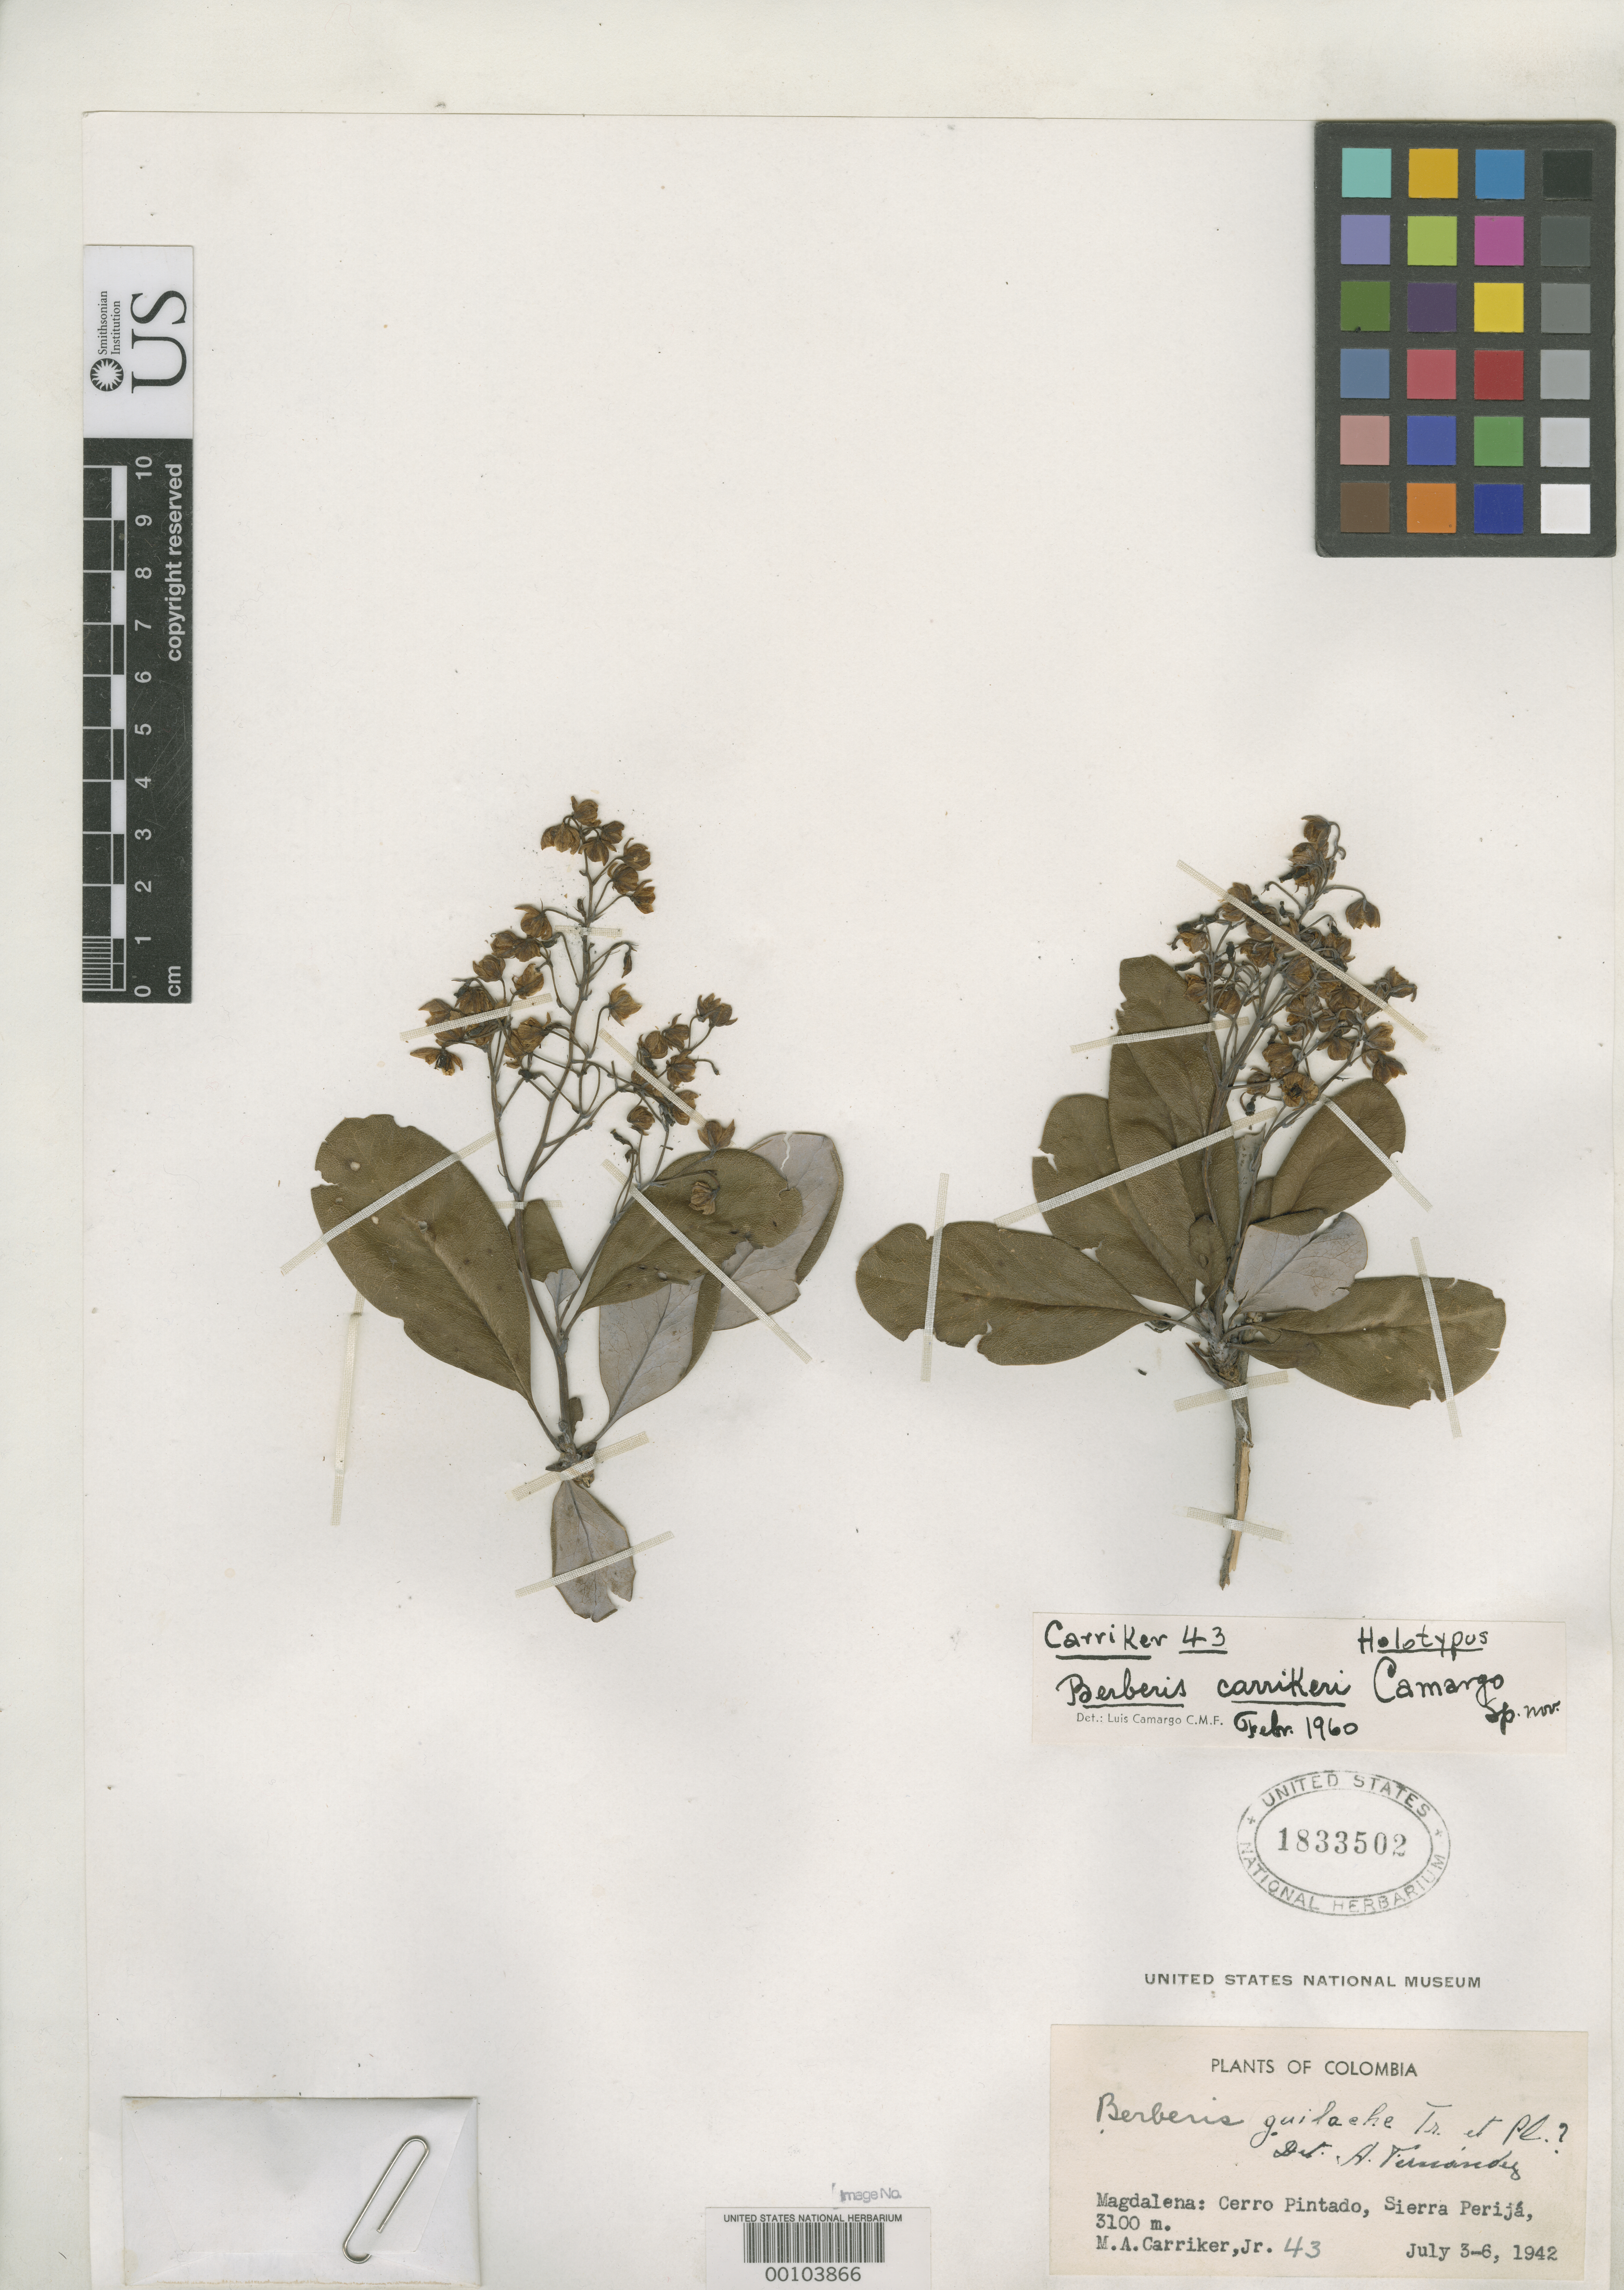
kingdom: Plantae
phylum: Tracheophyta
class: Magnoliopsida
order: Ranunculales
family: Berberidaceae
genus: Berberis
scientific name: Berberis carrikeri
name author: L.A. Camargo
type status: Holotype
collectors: M. A. Carriker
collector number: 43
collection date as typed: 03 Jul 1942 to 06 Jul 1942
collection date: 1942-07-03/1942-07-06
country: Colombia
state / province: Magdalena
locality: Sierra Perija, Cerro Pintado.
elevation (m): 100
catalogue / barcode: US 1833502